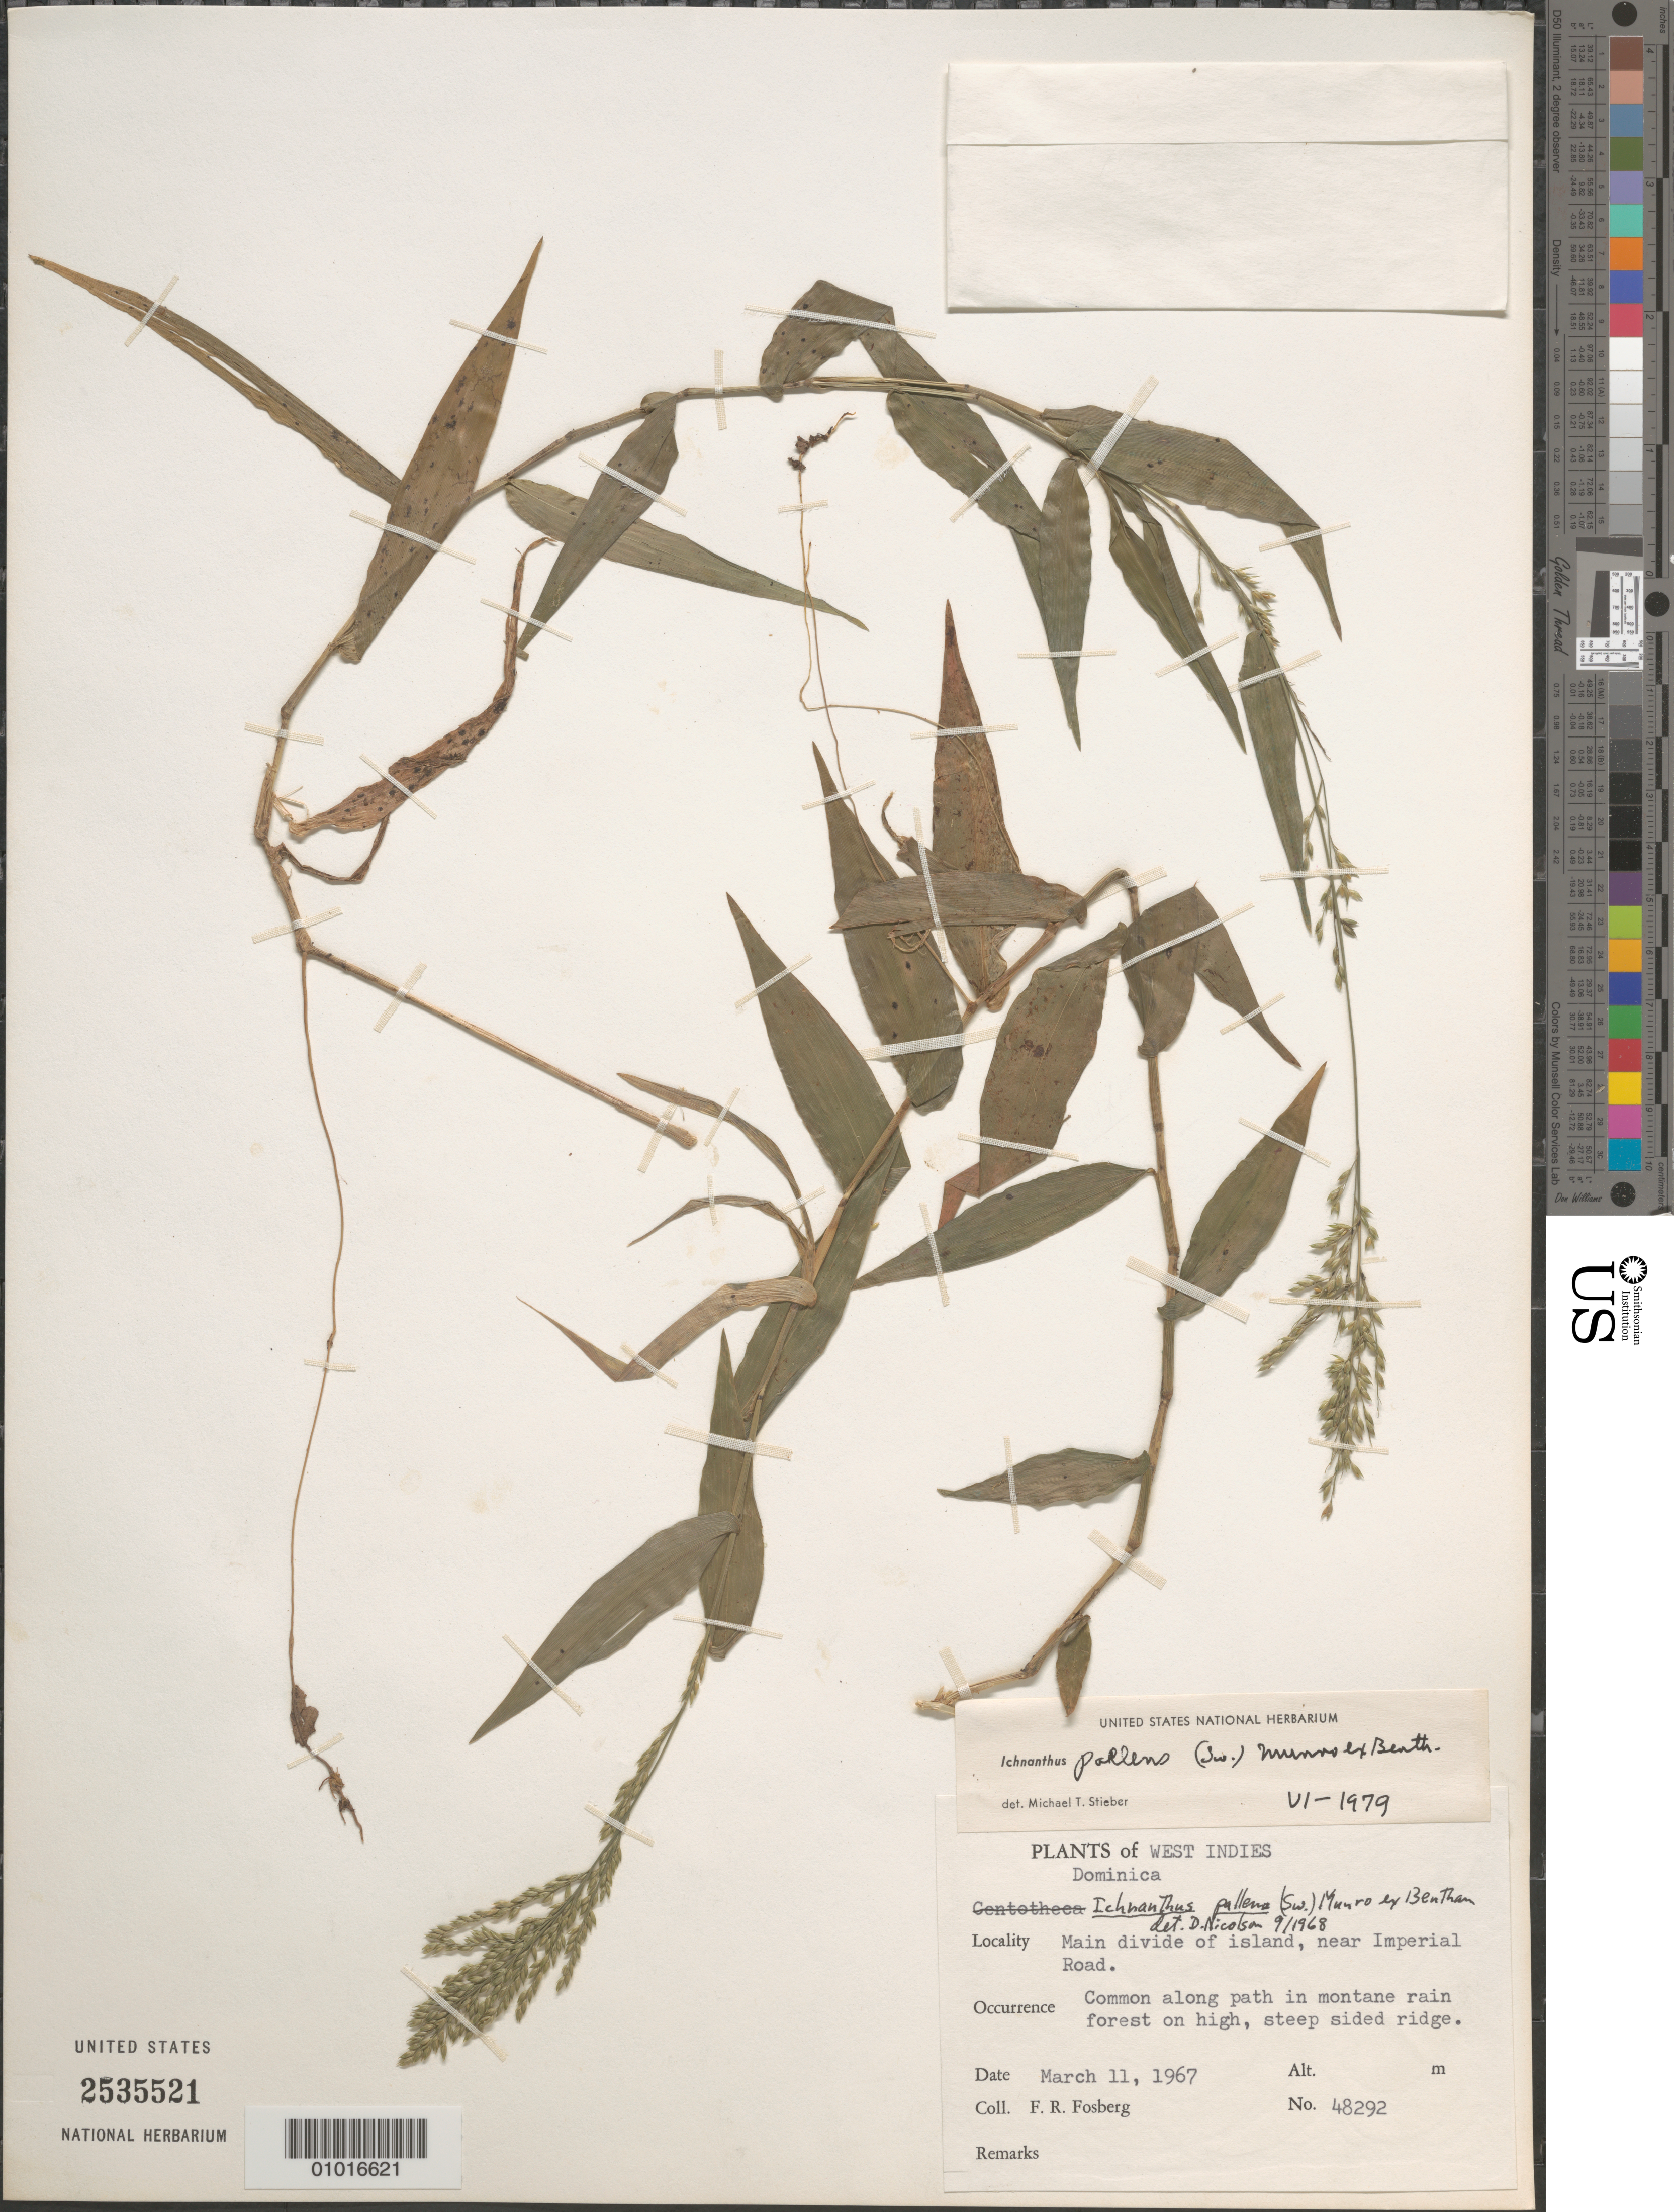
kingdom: Plantae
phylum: Tracheophyta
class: Liliopsida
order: Poales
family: Poaceae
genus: Ichnanthus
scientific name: Ichnanthus pallens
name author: (Sw.) Munro ex Benth.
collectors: F. R. Fosberg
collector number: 48292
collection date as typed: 11 Mar 1967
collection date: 1967-03-11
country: Dominica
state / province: St. George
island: Dominica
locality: Main divide of island, near Imperial Road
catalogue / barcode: US 2535521